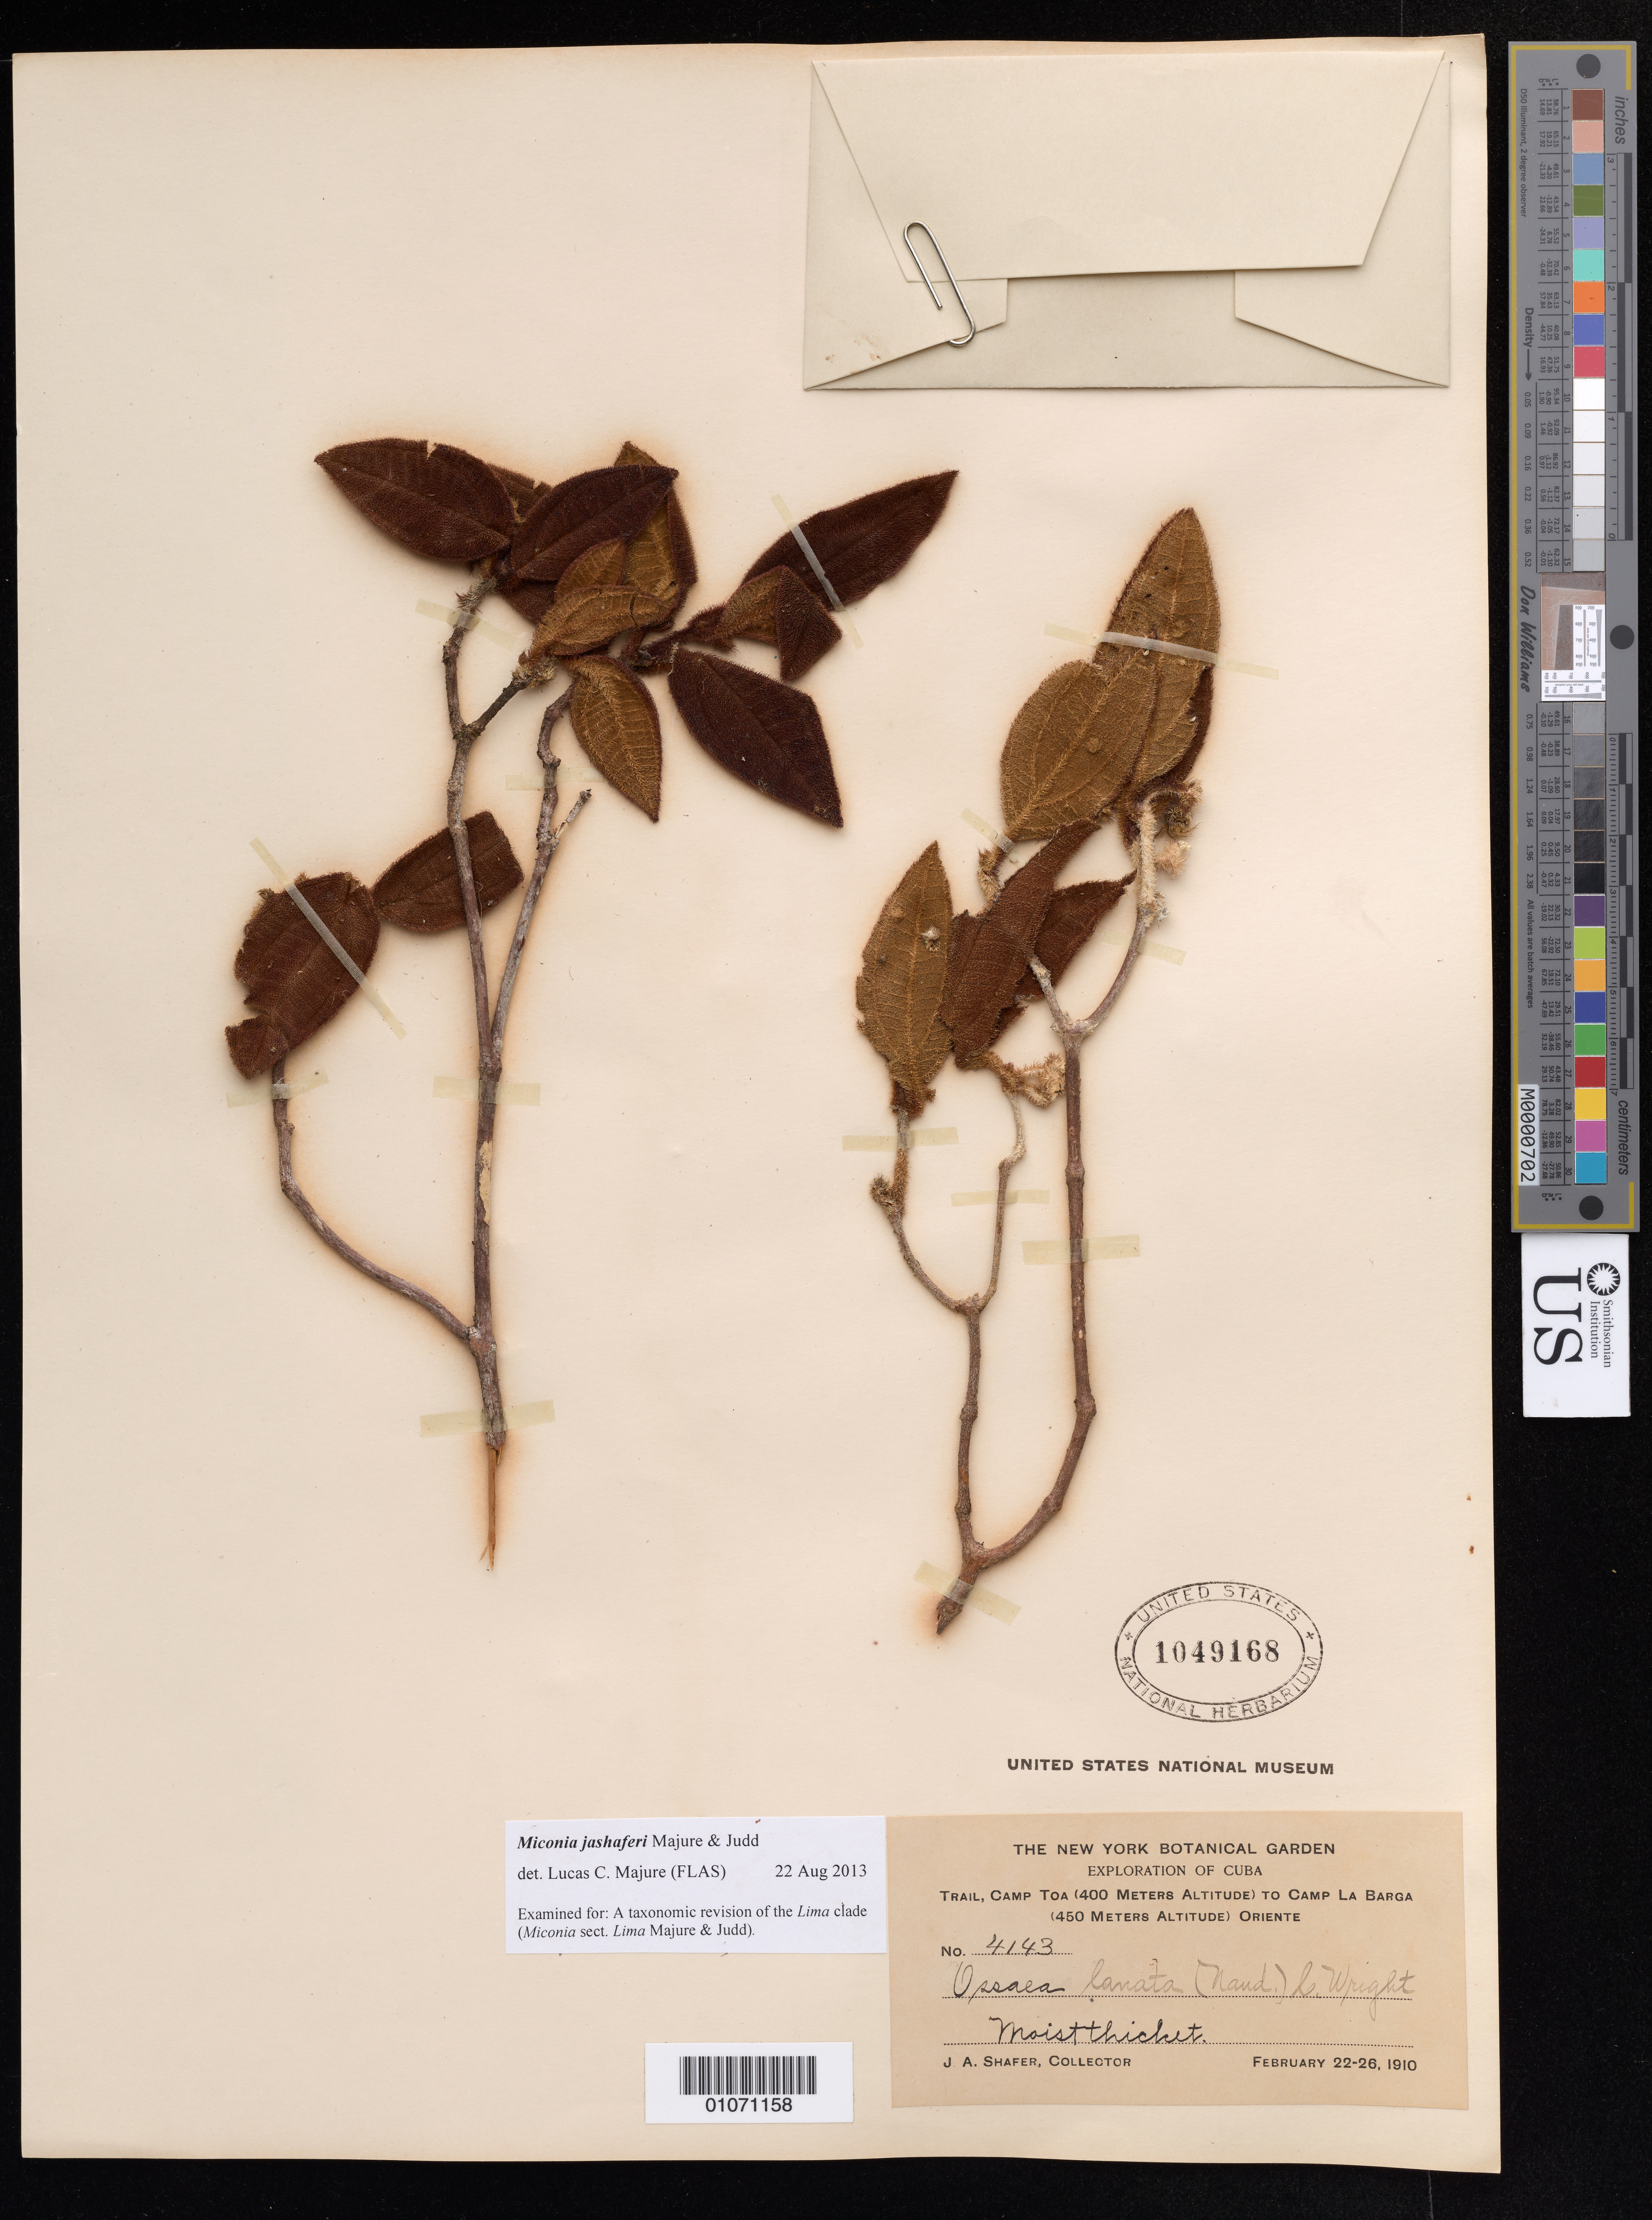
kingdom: Plantae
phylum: Tracheophyta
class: Magnoliopsida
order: Myrtales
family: Melastomataceae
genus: Miconia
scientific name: Miconia jashaferi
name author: Majure & Judd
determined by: Majure, Lucas C., (FLAS), University of Florida (UNITED STATES)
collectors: J. A. Shafer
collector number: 4143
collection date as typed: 22 Feb 1910 to 26 Feb 1910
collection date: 1910-02-22/1910-02-26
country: Cuba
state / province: Oriente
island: Cuba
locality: Camp Toa trail to Camp La Barga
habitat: Trail; moist thicket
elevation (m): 400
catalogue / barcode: US 1049168